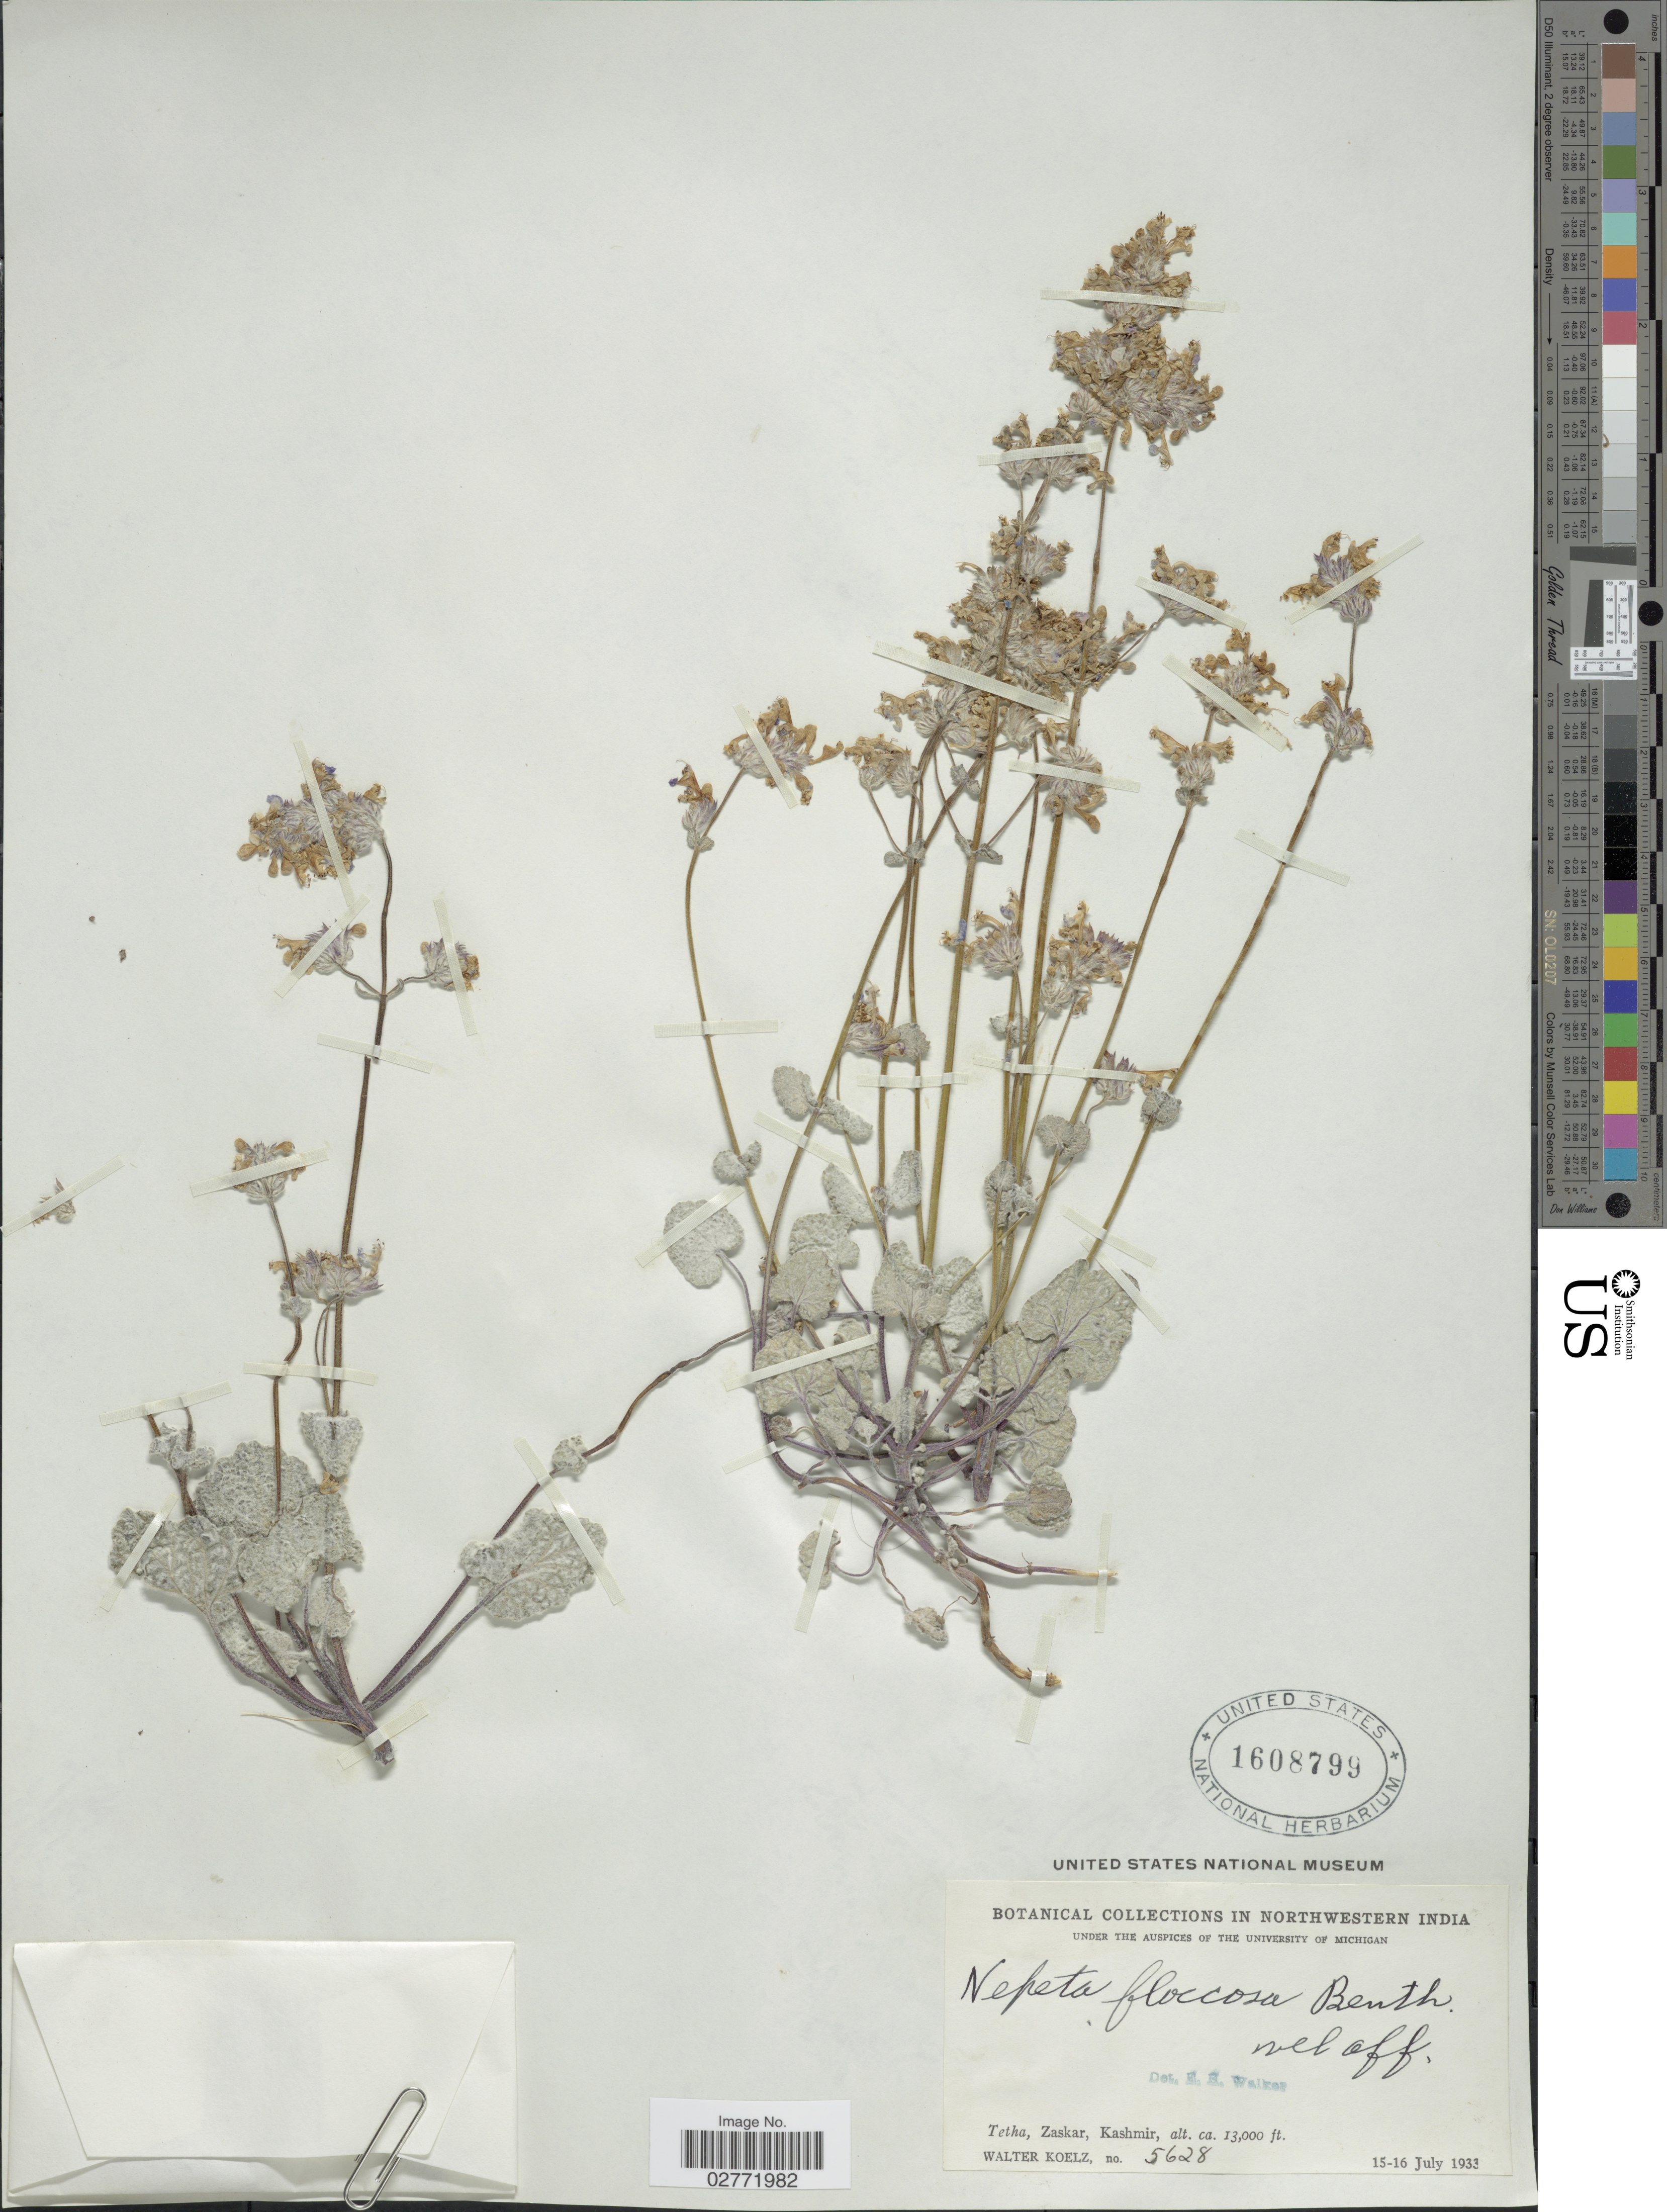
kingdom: Plantae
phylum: Tracheophyta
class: Magnoliopsida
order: Lamiales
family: Lamiaceae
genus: Nepeta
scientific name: Nepeta floccosa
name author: Benth.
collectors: W. N. Koelz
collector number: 5628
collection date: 1933-07-15/1933-07-16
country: India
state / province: Jammu and Kashmir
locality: Northwestern India, Tetha, Zaskar, Kashmir.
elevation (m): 3962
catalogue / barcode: US 1608799